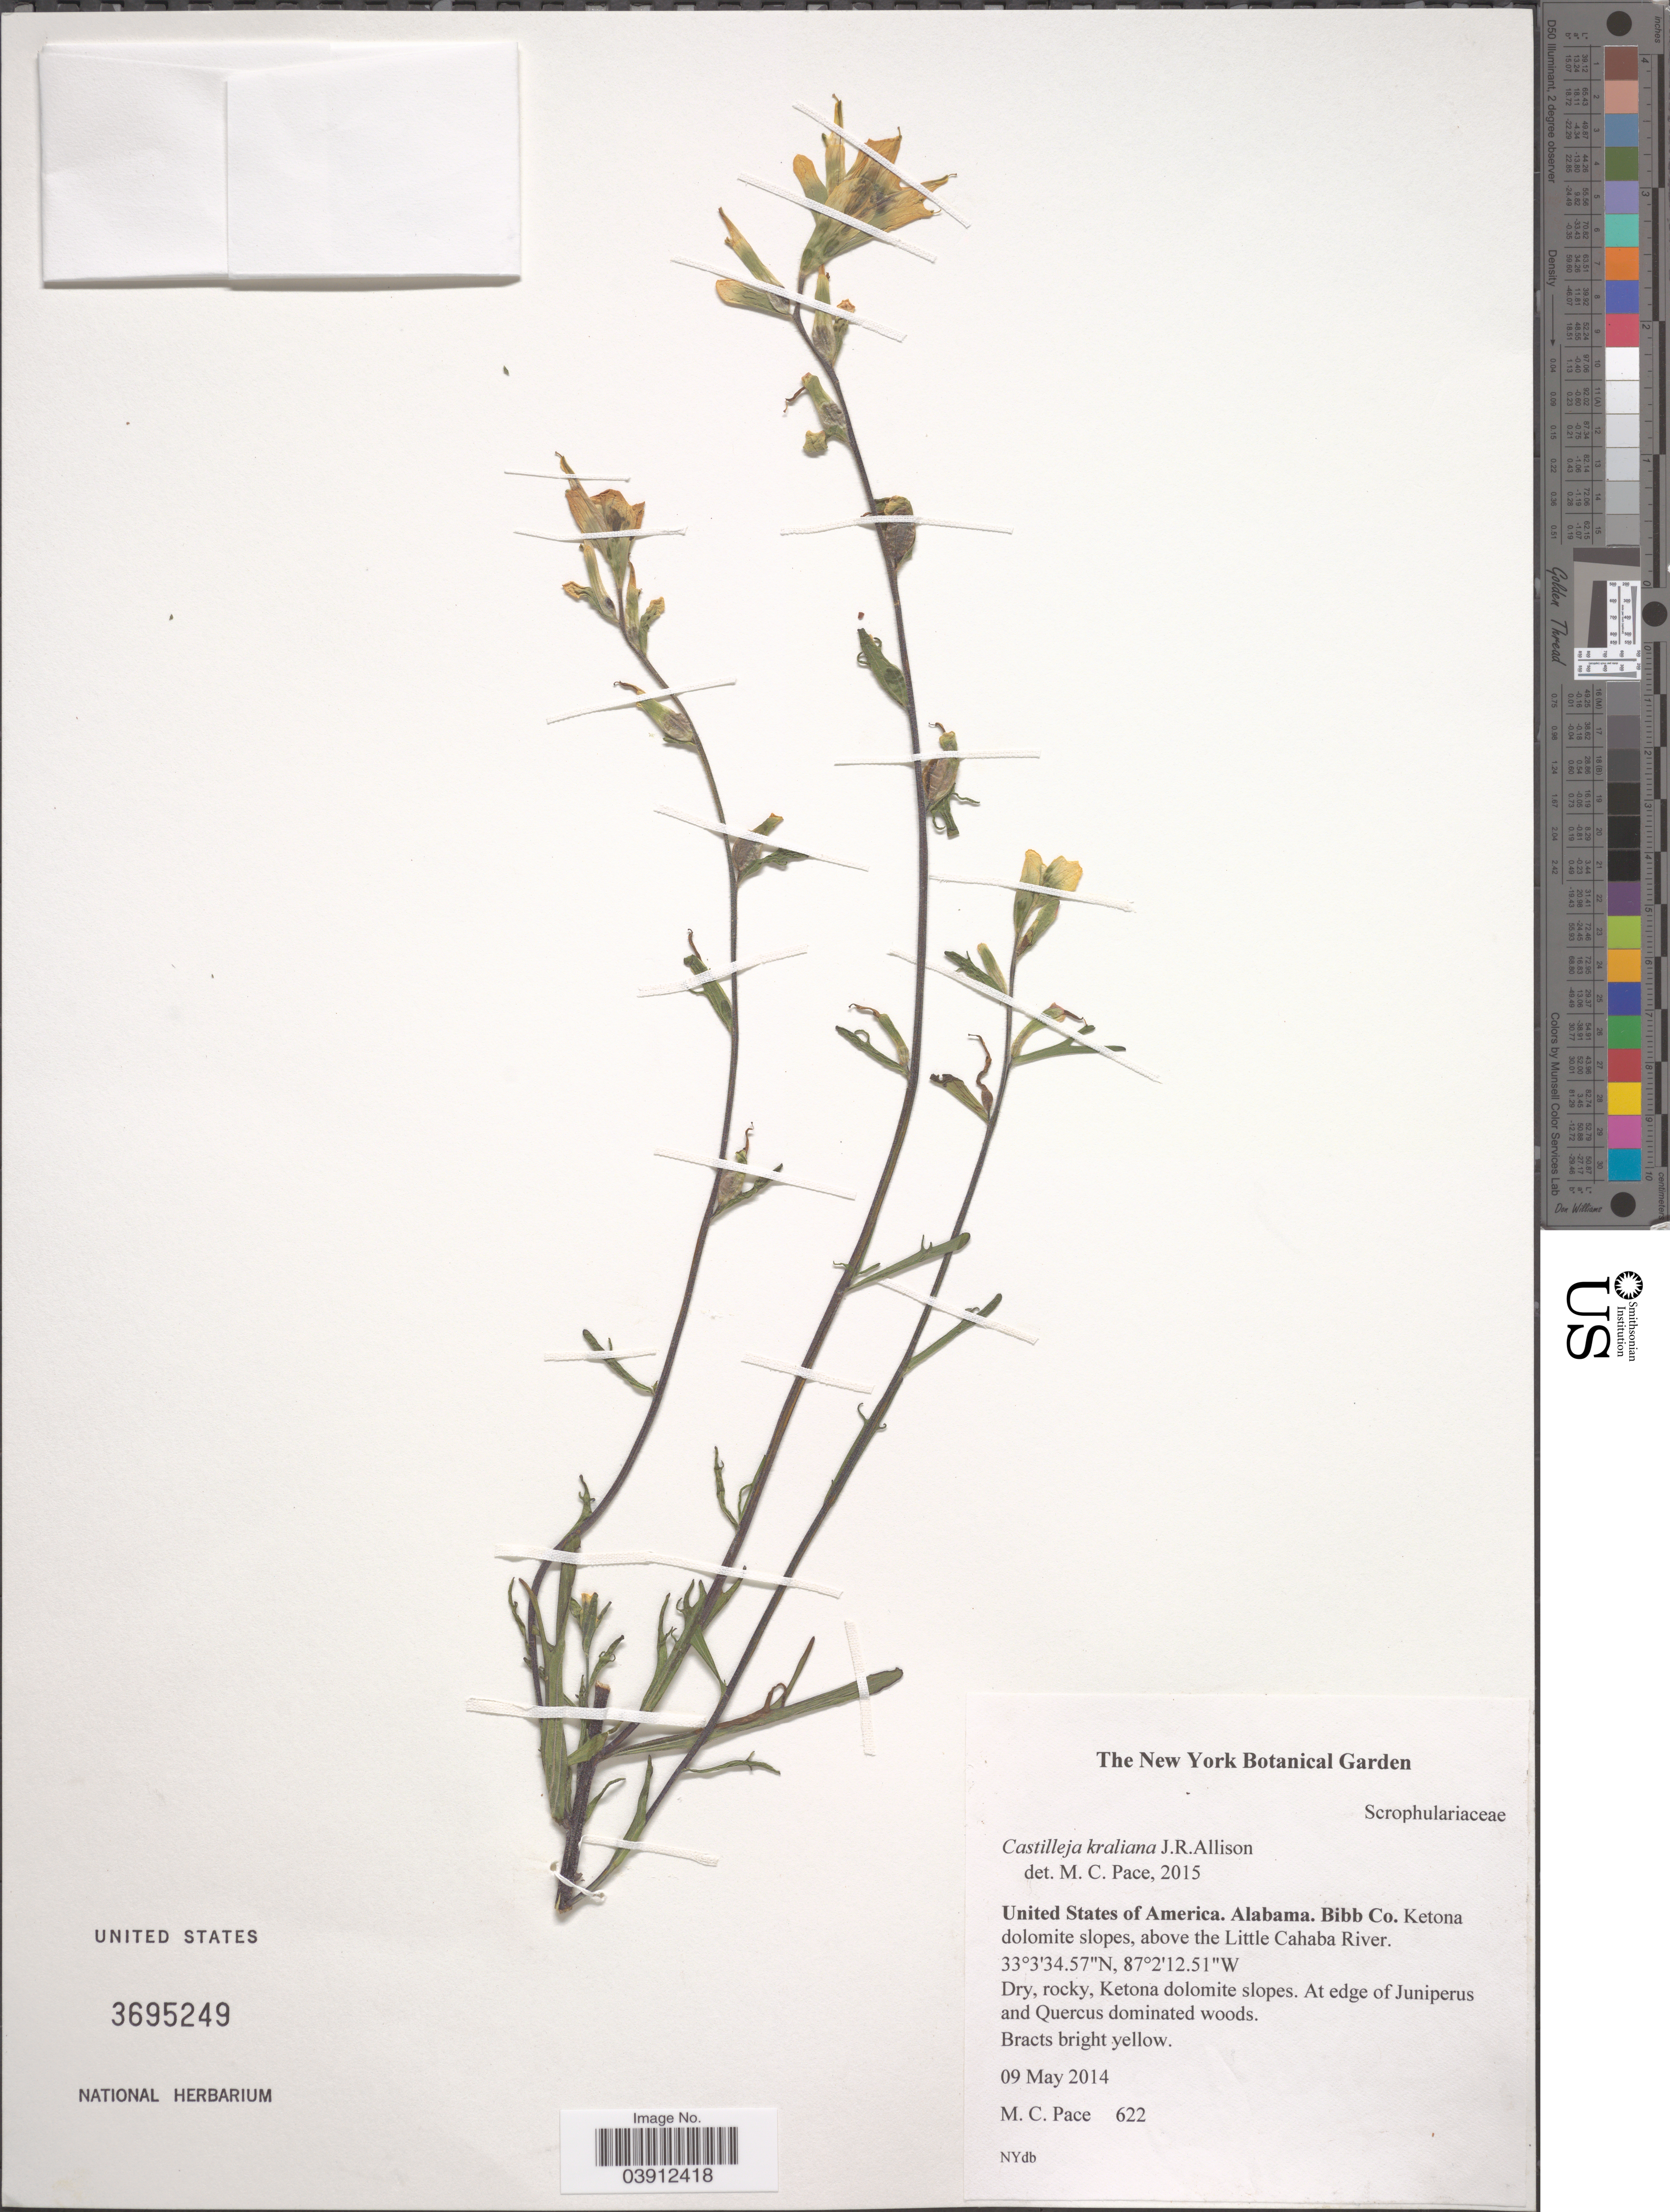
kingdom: Plantae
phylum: Tracheophyta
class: Magnoliopsida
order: Lamiales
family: Orobanchaceae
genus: Castilleja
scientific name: Castilleja kraliana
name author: J.R. Allison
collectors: M.C. Pace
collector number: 622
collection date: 2014-05-09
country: United States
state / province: Alabama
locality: Bibb Co. Ketona dolomite slopes, above the Little Cahaba River. Ketona dolomites slopes.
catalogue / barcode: US 3695249